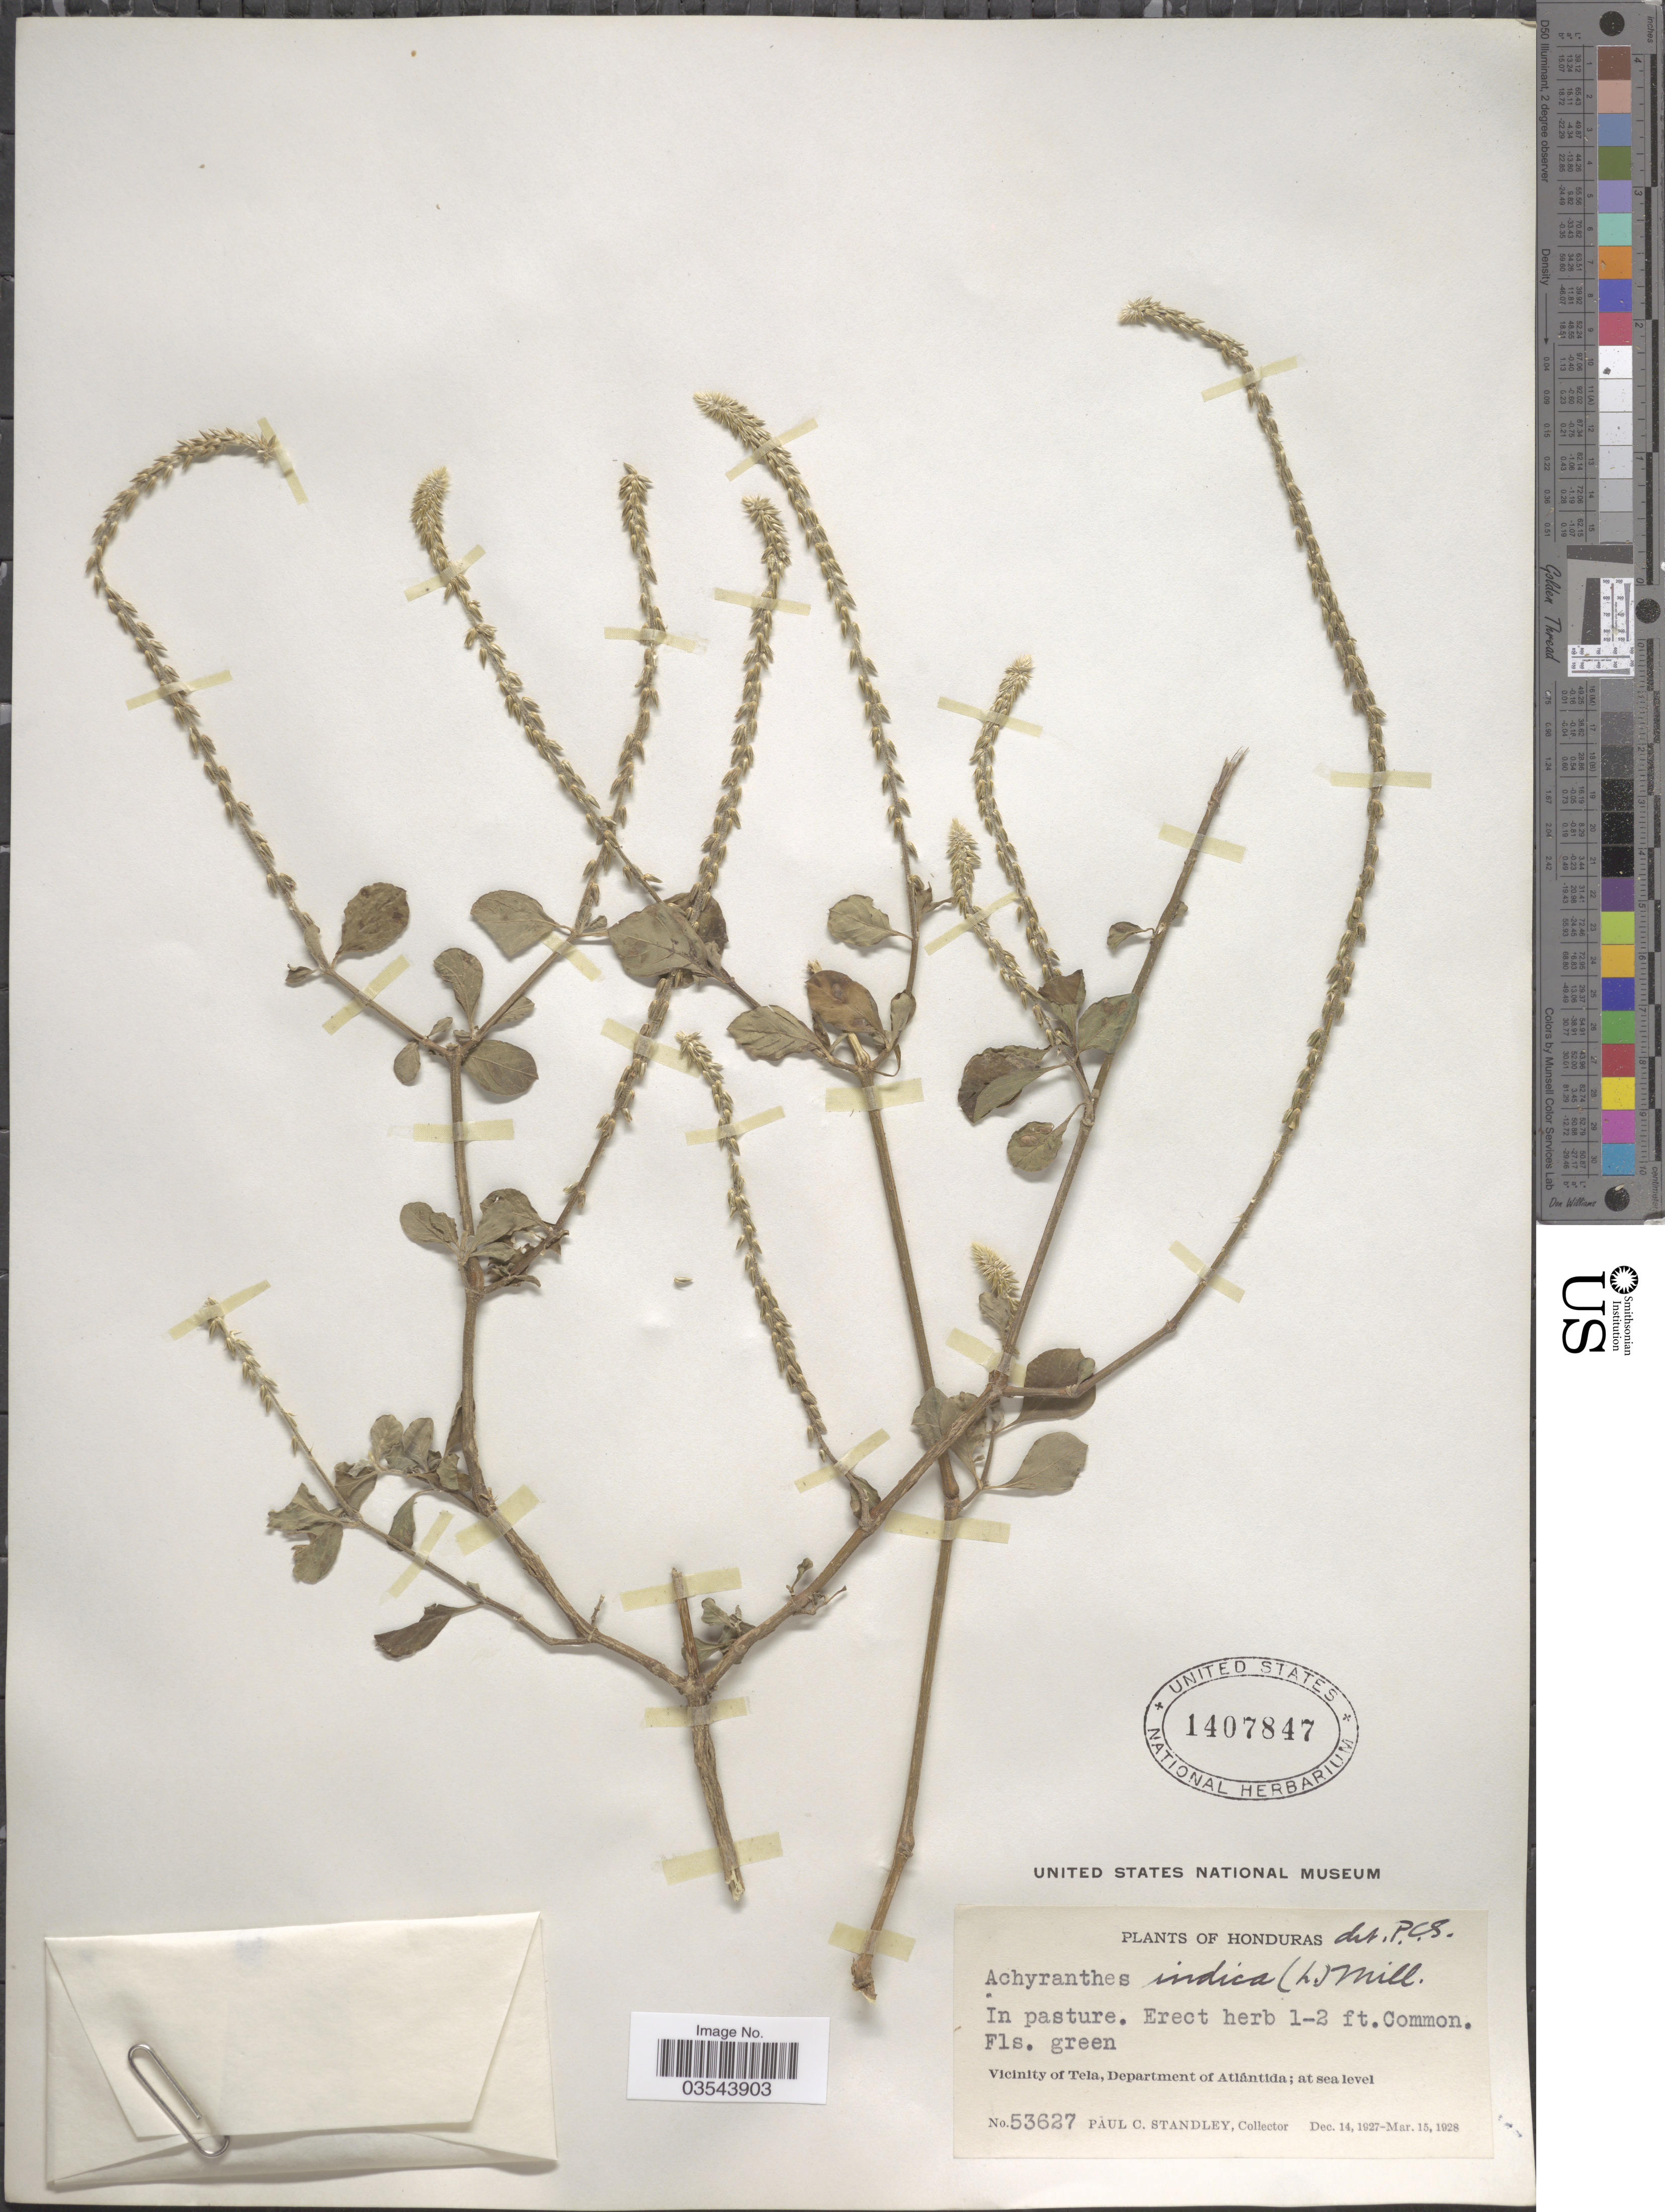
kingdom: Plantae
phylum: Tracheophyta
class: Magnoliopsida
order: Caryophyllales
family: Amaranthaceae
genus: Achyranthes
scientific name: Achyranthes indica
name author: (L.) Mill.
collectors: P. C. Standley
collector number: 53627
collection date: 1927-12-14/1928-03-15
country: Honduras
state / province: Atlántida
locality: Vicinity of Tela, Department of Atlántida.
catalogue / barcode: US 1407847